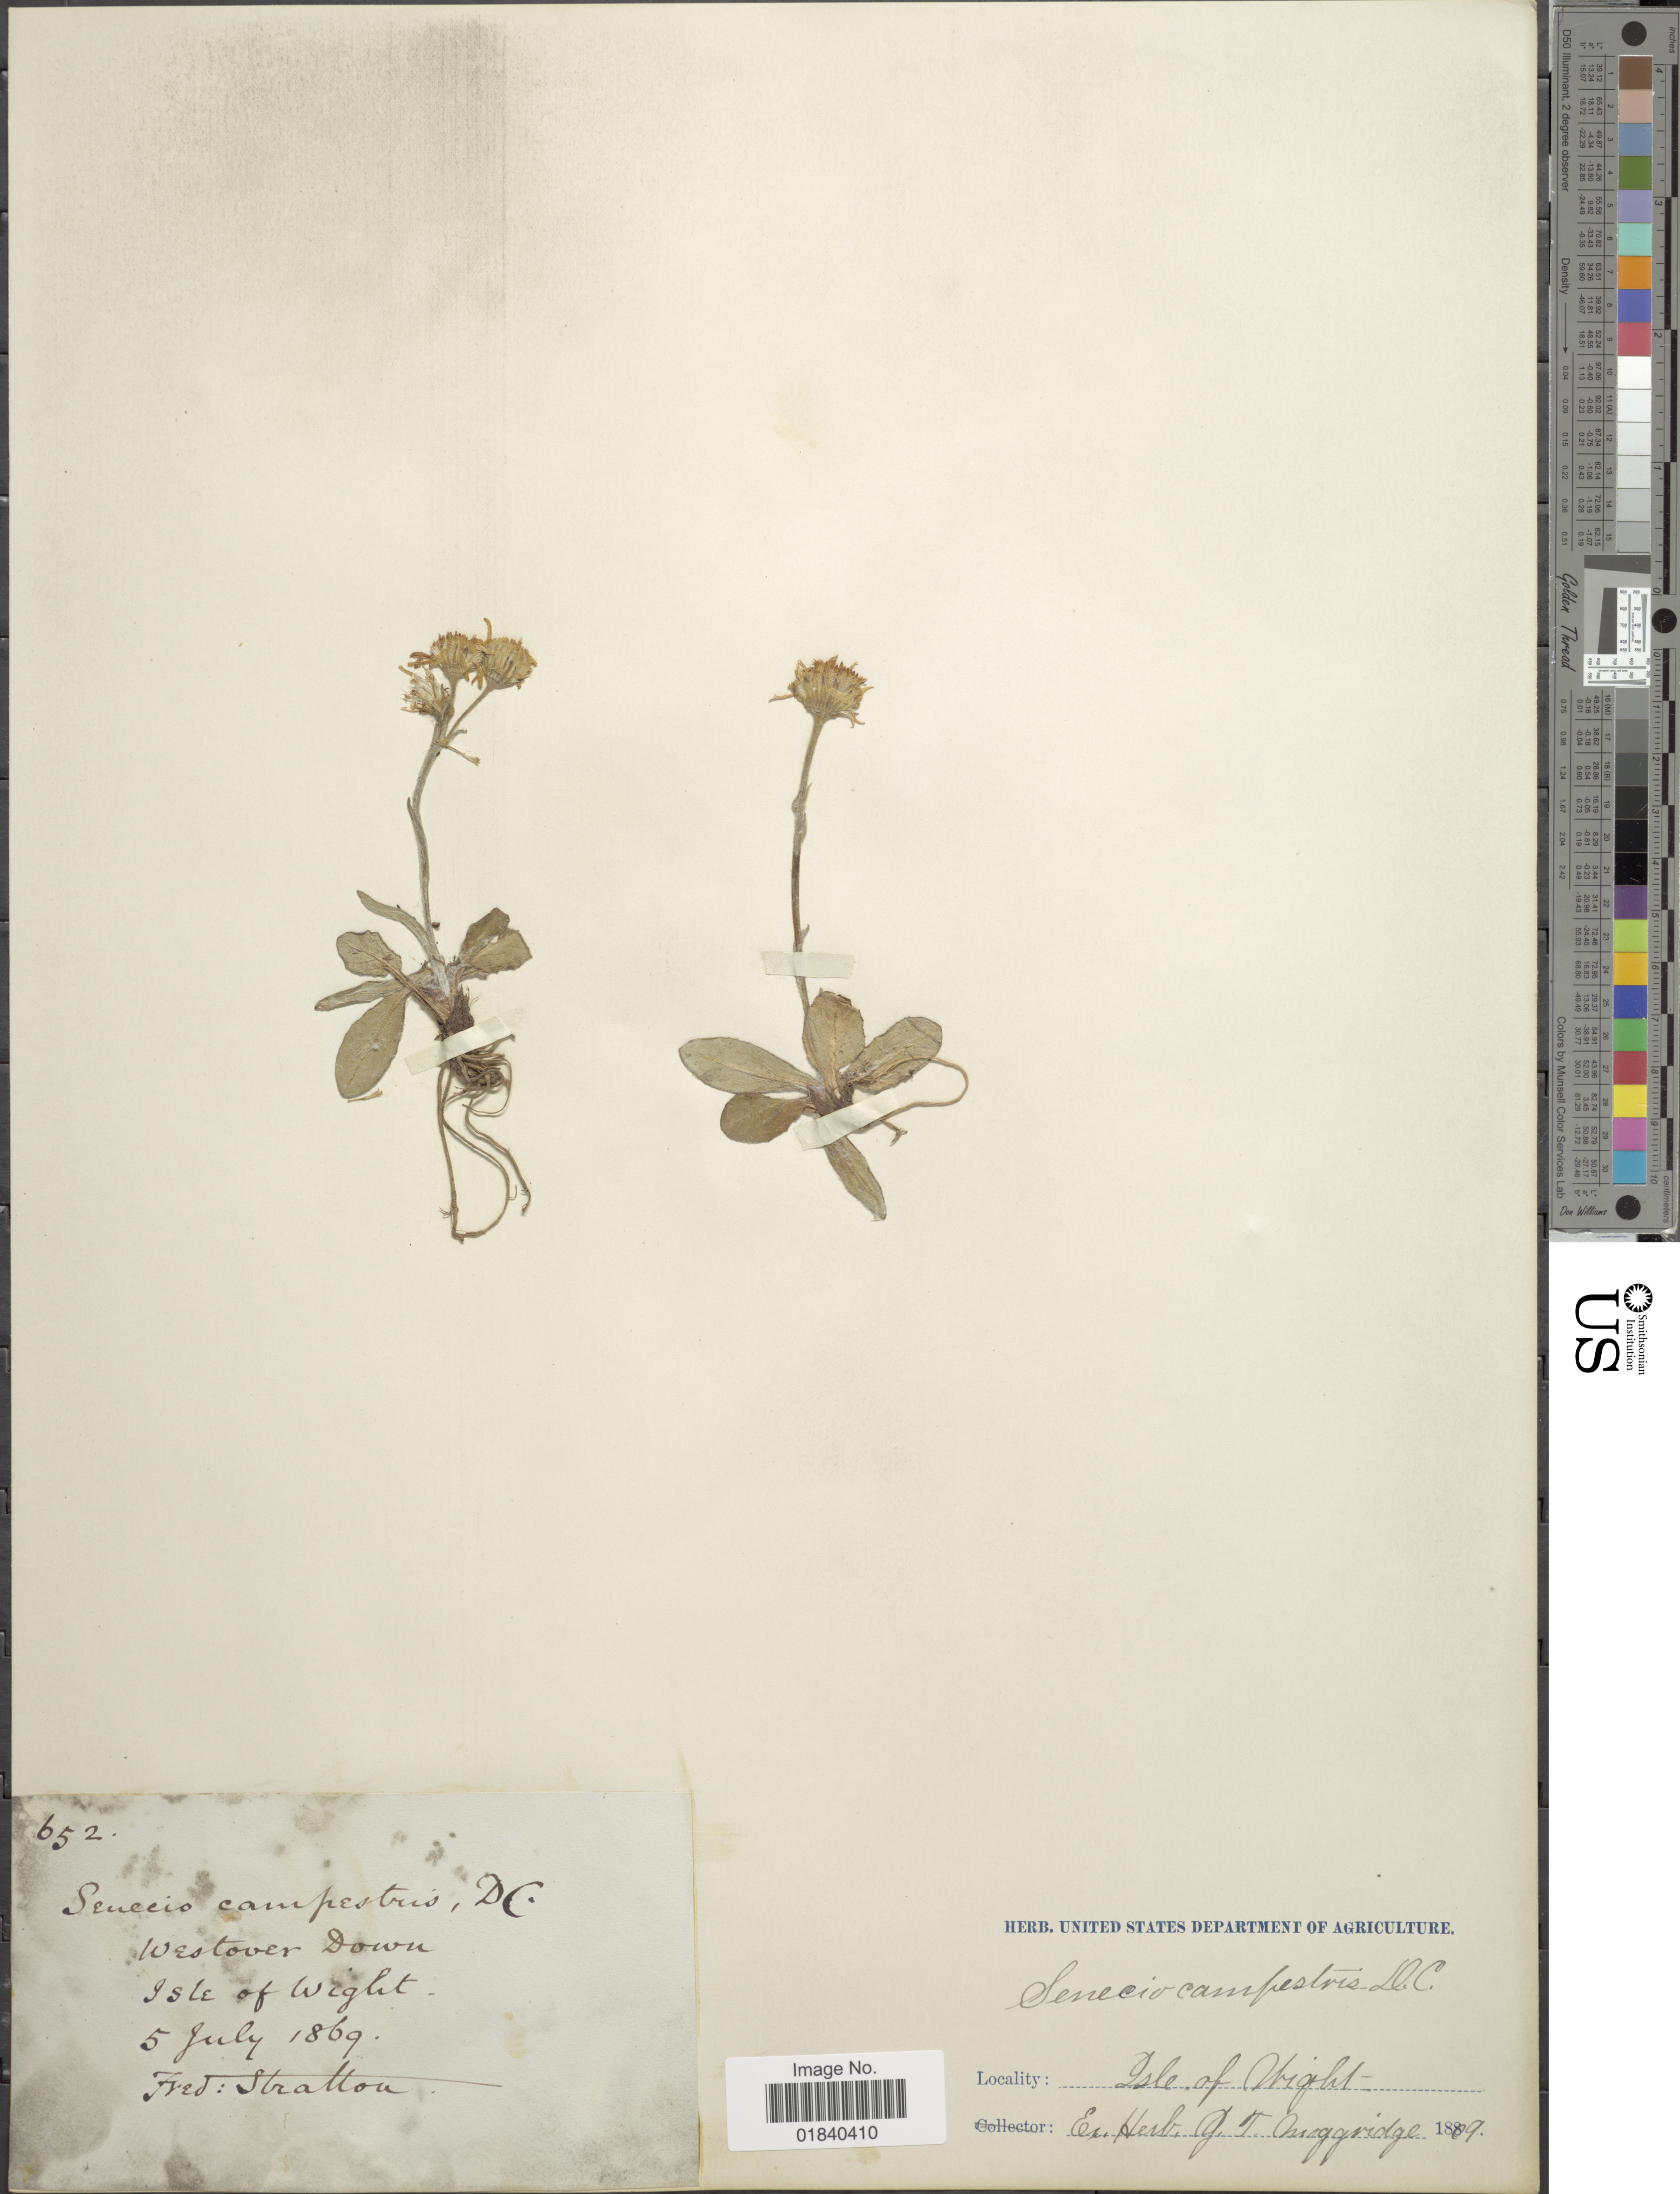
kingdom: Plantae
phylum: Tracheophyta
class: Magnoliopsida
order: Asterales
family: Asteraceae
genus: Senecio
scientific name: Senecio campestris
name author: DC.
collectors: Stratton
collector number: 652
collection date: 1869-07-05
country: United Kingdom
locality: Isle of Wight. Westover Down.